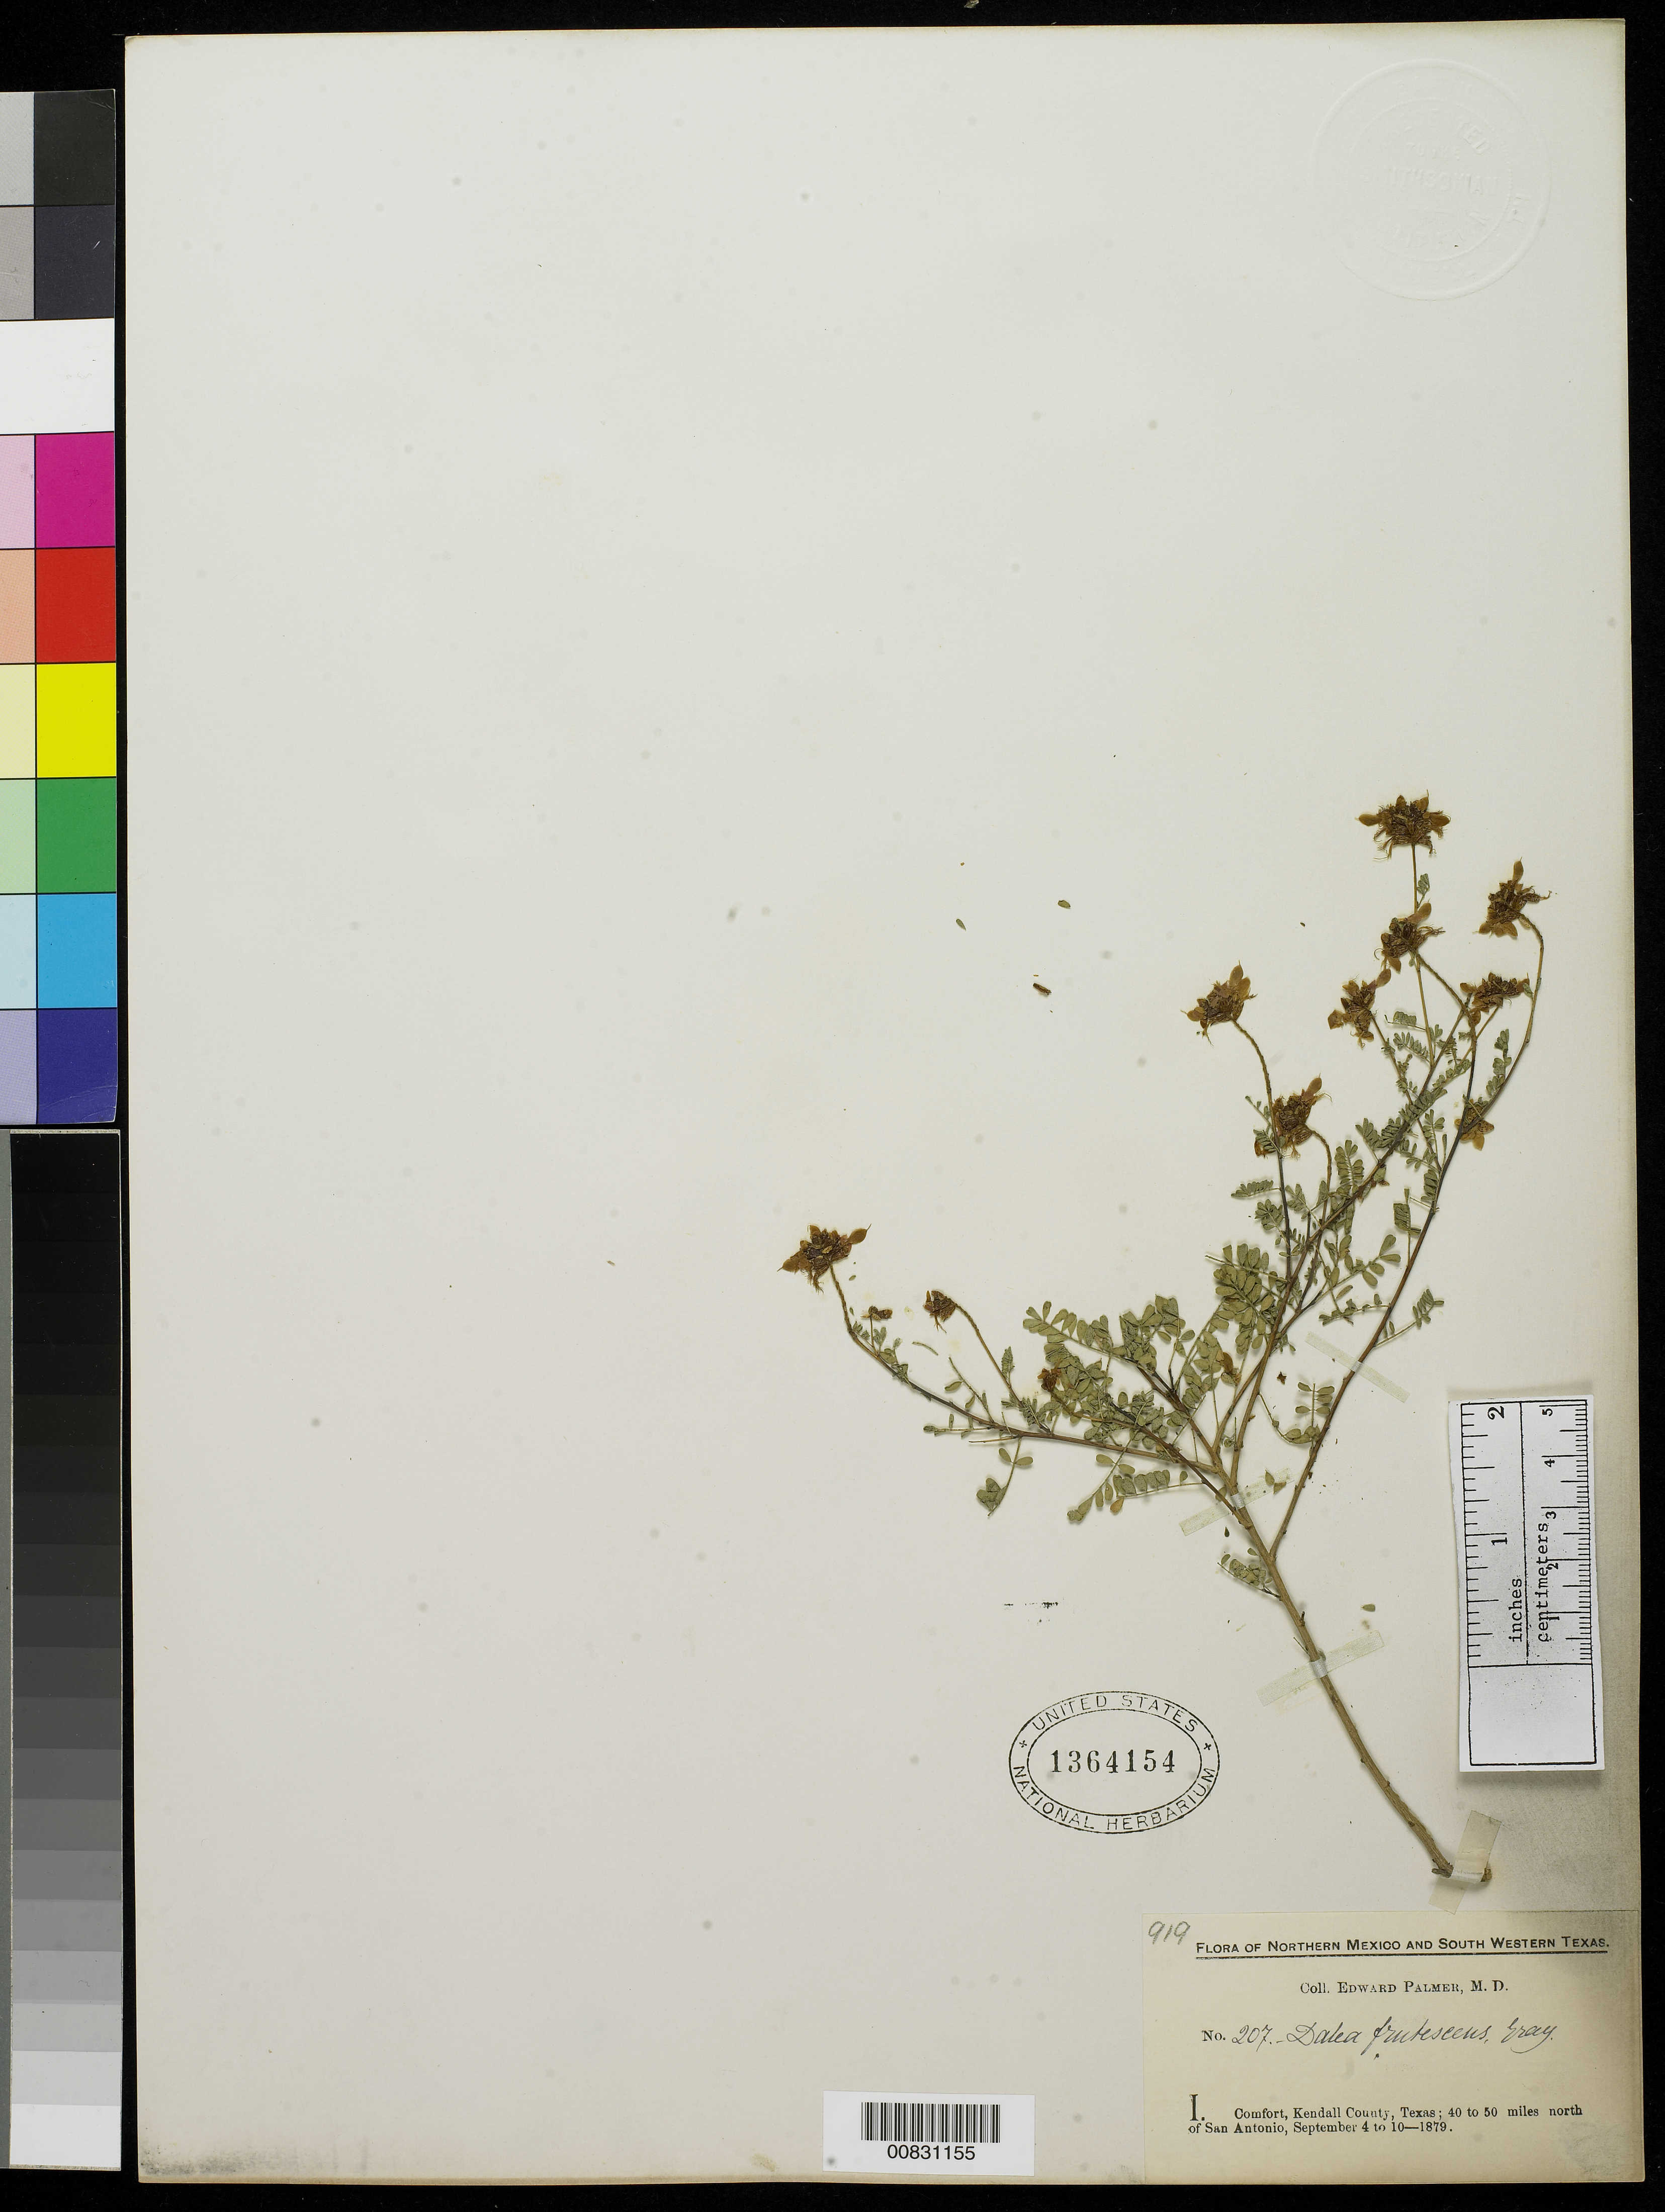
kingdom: Plantae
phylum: Tracheophyta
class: Magnoliopsida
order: Fabales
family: Fabaceae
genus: Dalea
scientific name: Dalea frutescens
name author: A. Gray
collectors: E. Palmer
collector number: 207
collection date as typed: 04 Sep 1879 to 10 Sep 1879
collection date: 1879-09-04/1879-09-10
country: United States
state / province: Texas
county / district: Kendall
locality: I. Comfort, Kendall County, Texas; 40 to 50 miles north of San Antonio.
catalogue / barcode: US 1364154